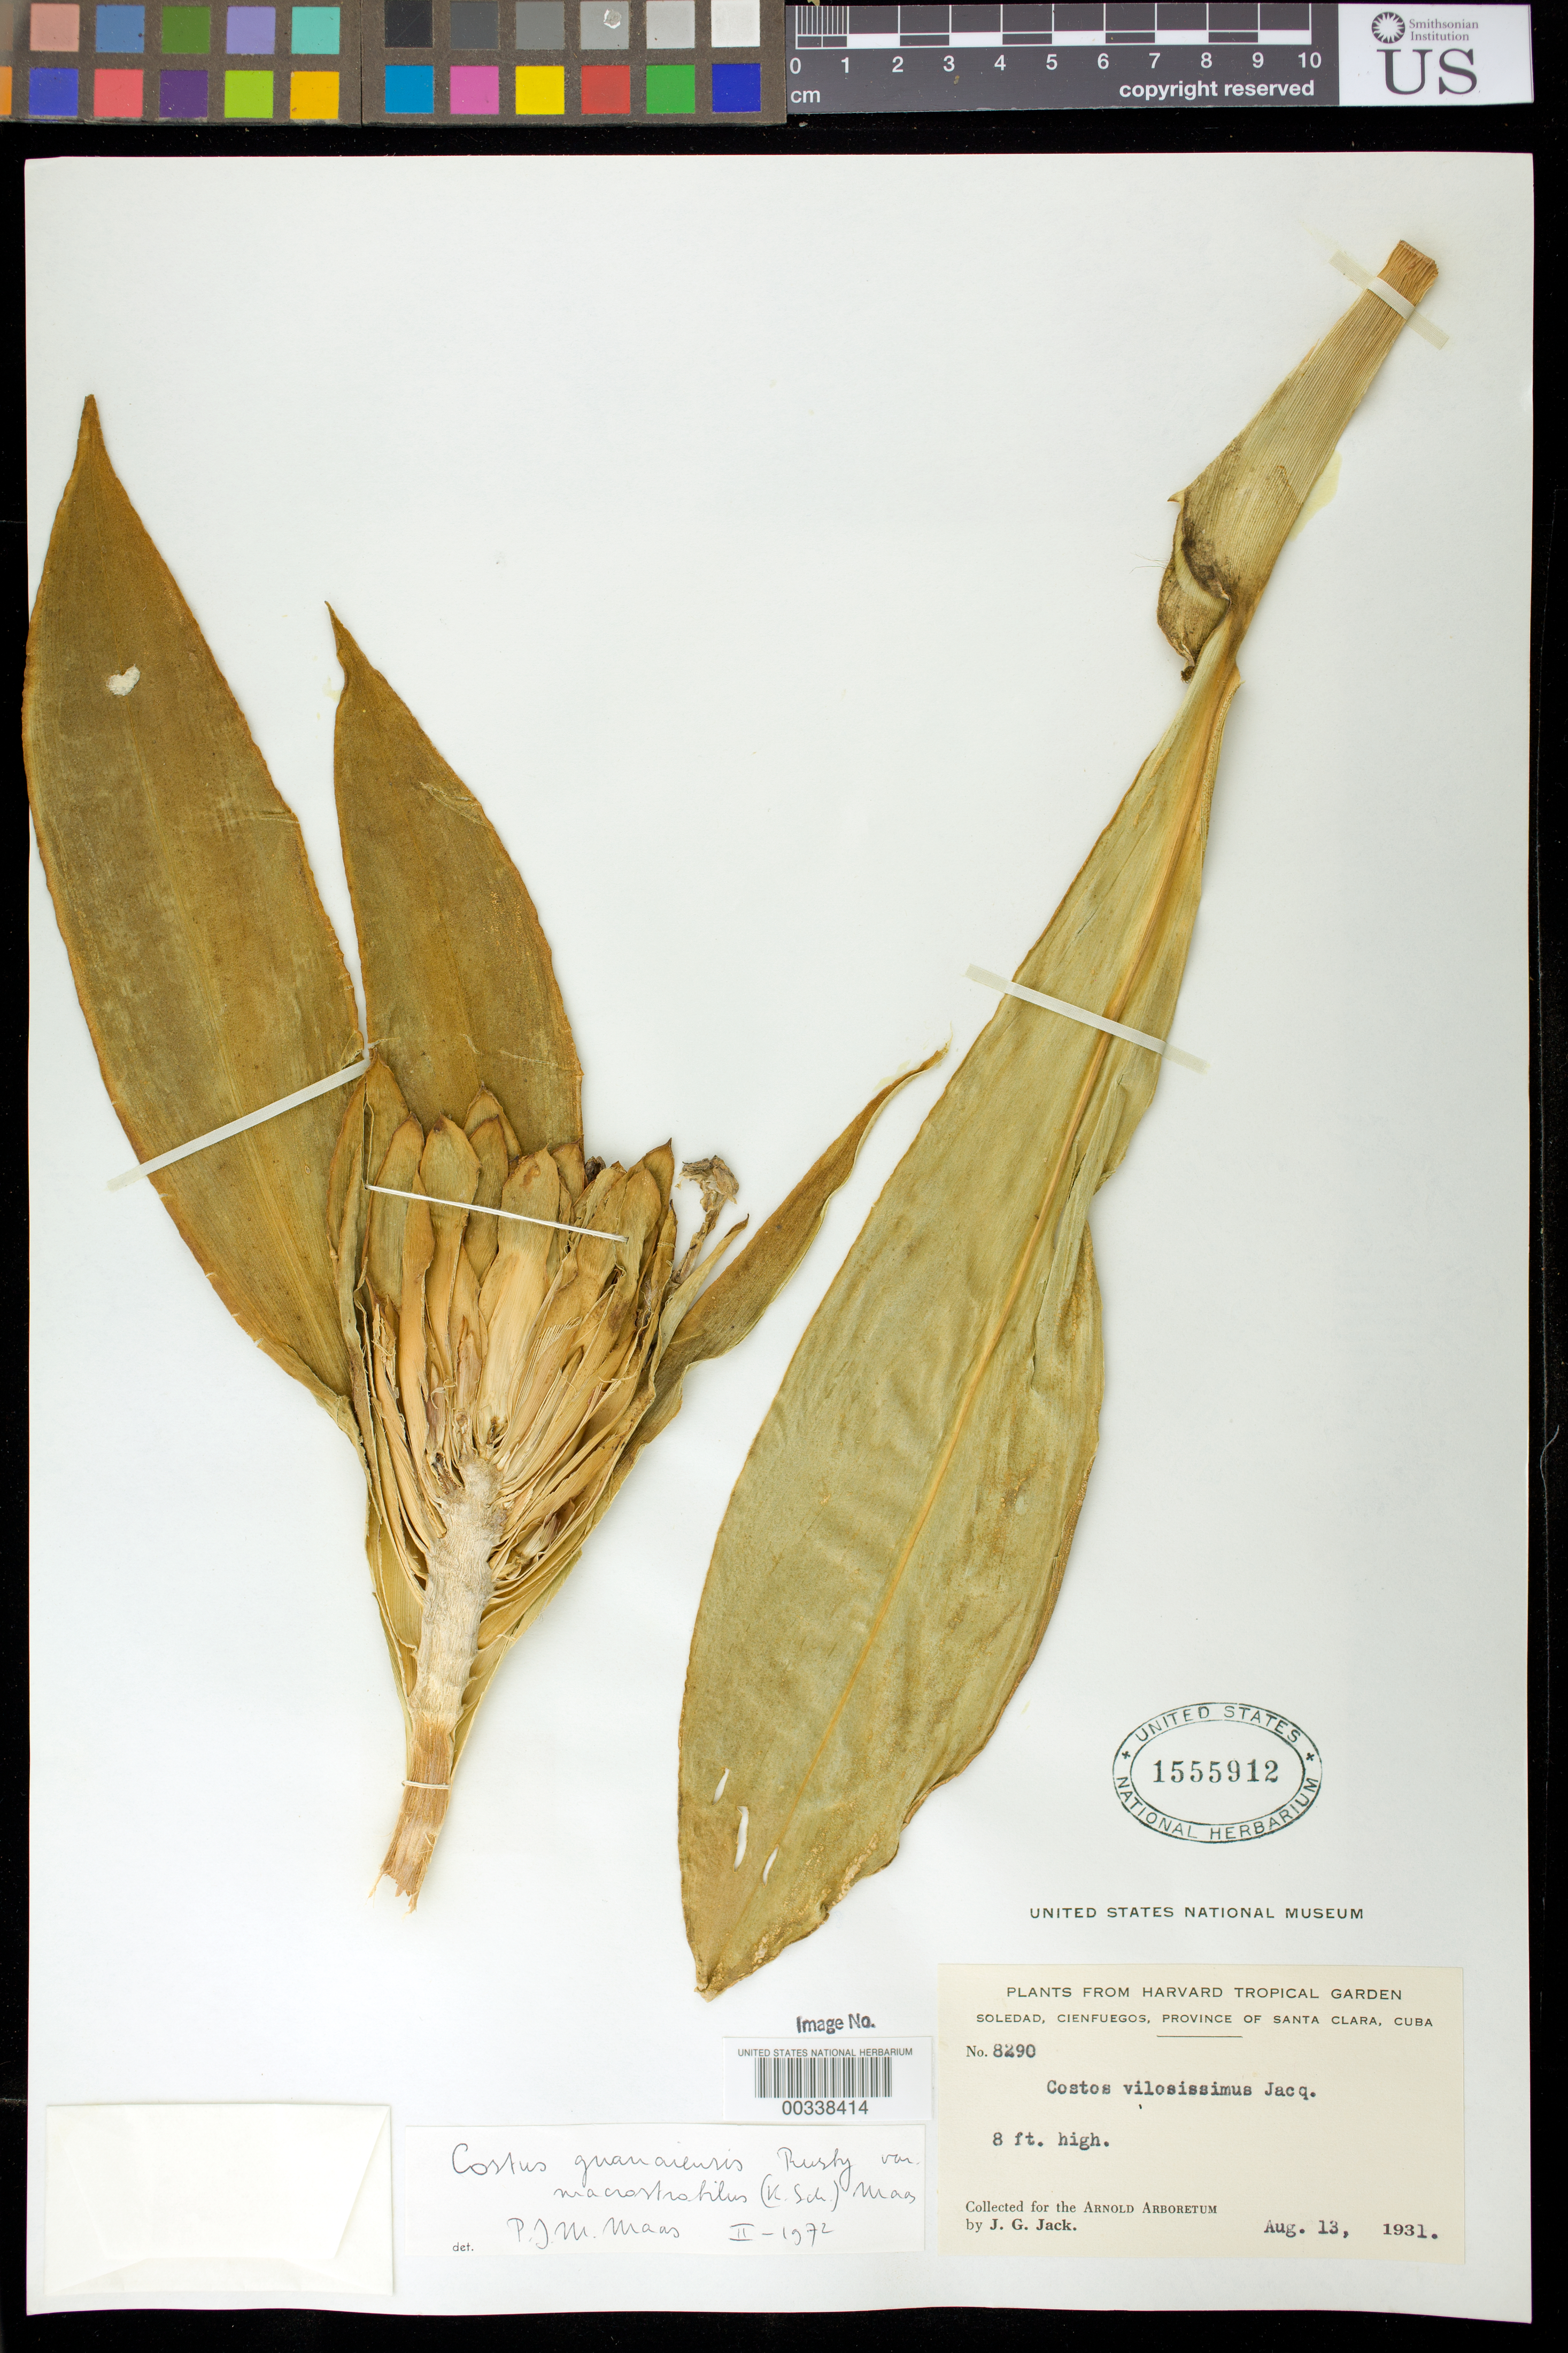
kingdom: Plantae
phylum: Tracheophyta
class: Liliopsida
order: Zingiberales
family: Costaceae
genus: Costus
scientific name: Costus guanaiensis var. macrostrobilis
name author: (K. Schum.) Maas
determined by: Maas, Paul J. M.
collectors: J. G. Jack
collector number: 8290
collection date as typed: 13 Aug 1931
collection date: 1931-08-13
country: Cuba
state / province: Las Villas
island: Greater Antilles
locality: Soledad, cienfuegos, prov of santa clara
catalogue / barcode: US 1555912